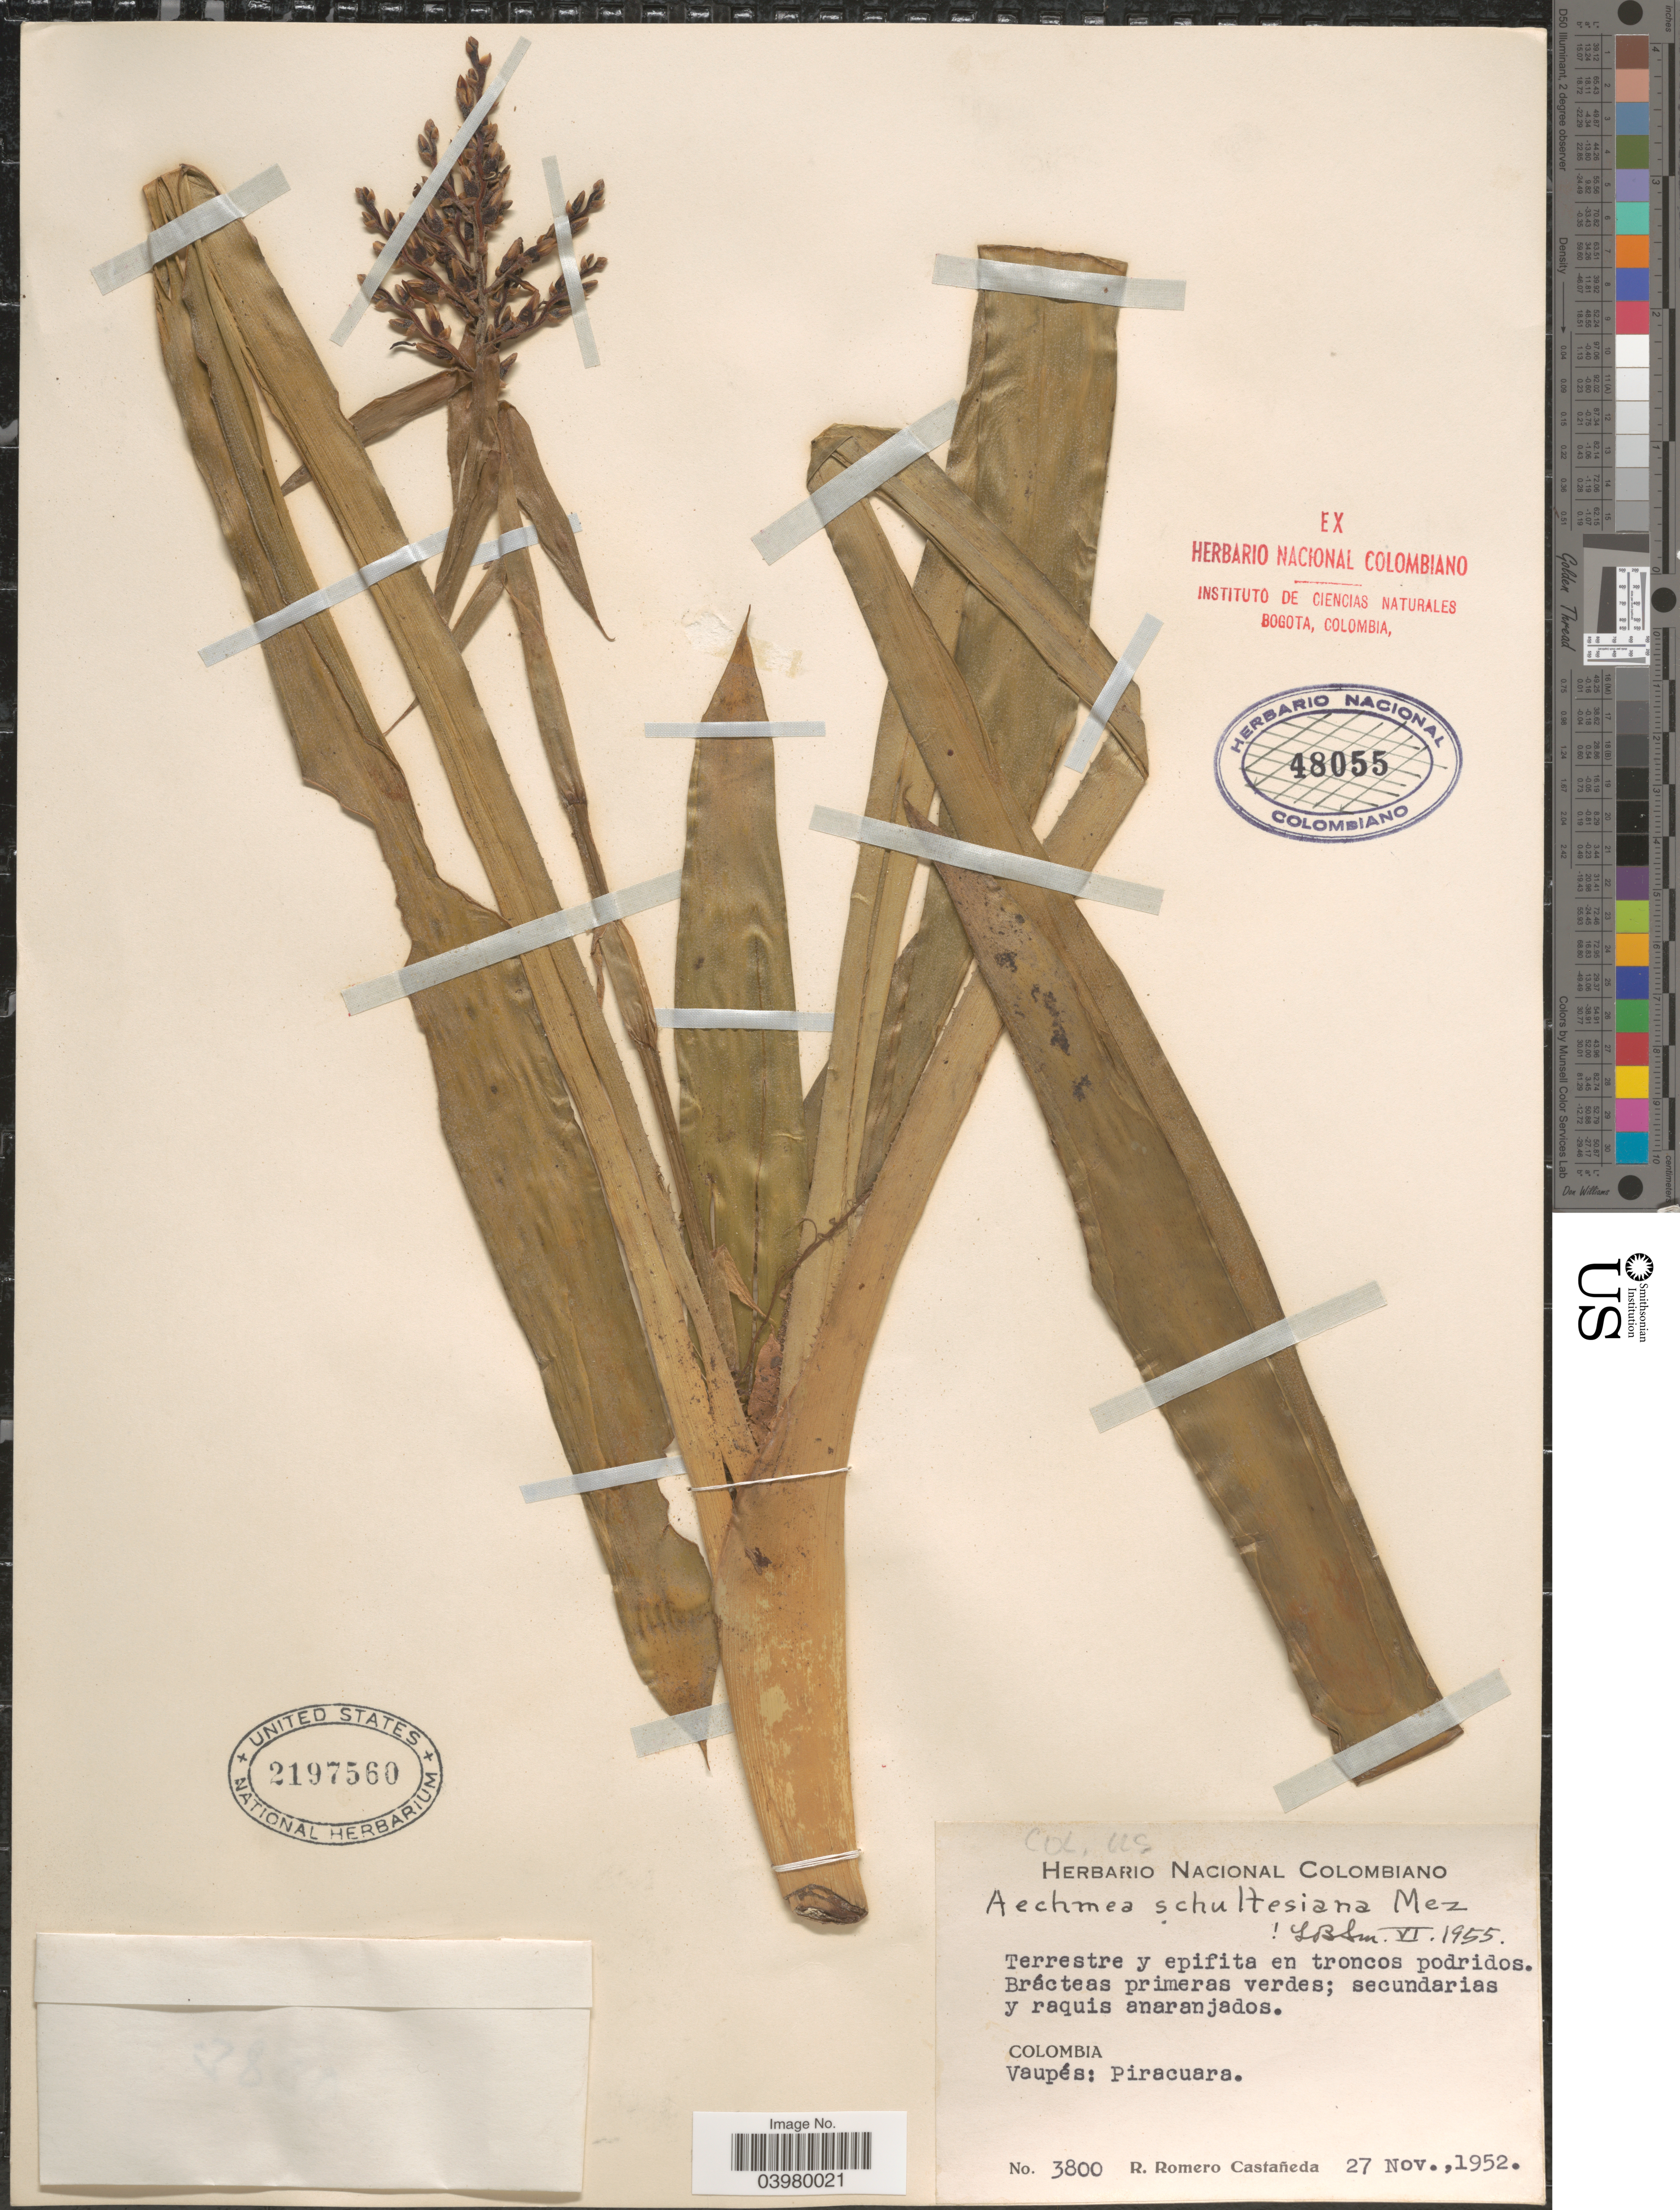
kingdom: Plantae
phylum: Tracheophyta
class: Liliopsida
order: Poales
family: Bromeliaceae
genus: Aechmea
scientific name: Aechmea penduliflora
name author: André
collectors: R. Romero Castañeda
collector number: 3800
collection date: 1952-11-27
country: Colombia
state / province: Vaupés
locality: Piracuara.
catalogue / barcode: US 2197560